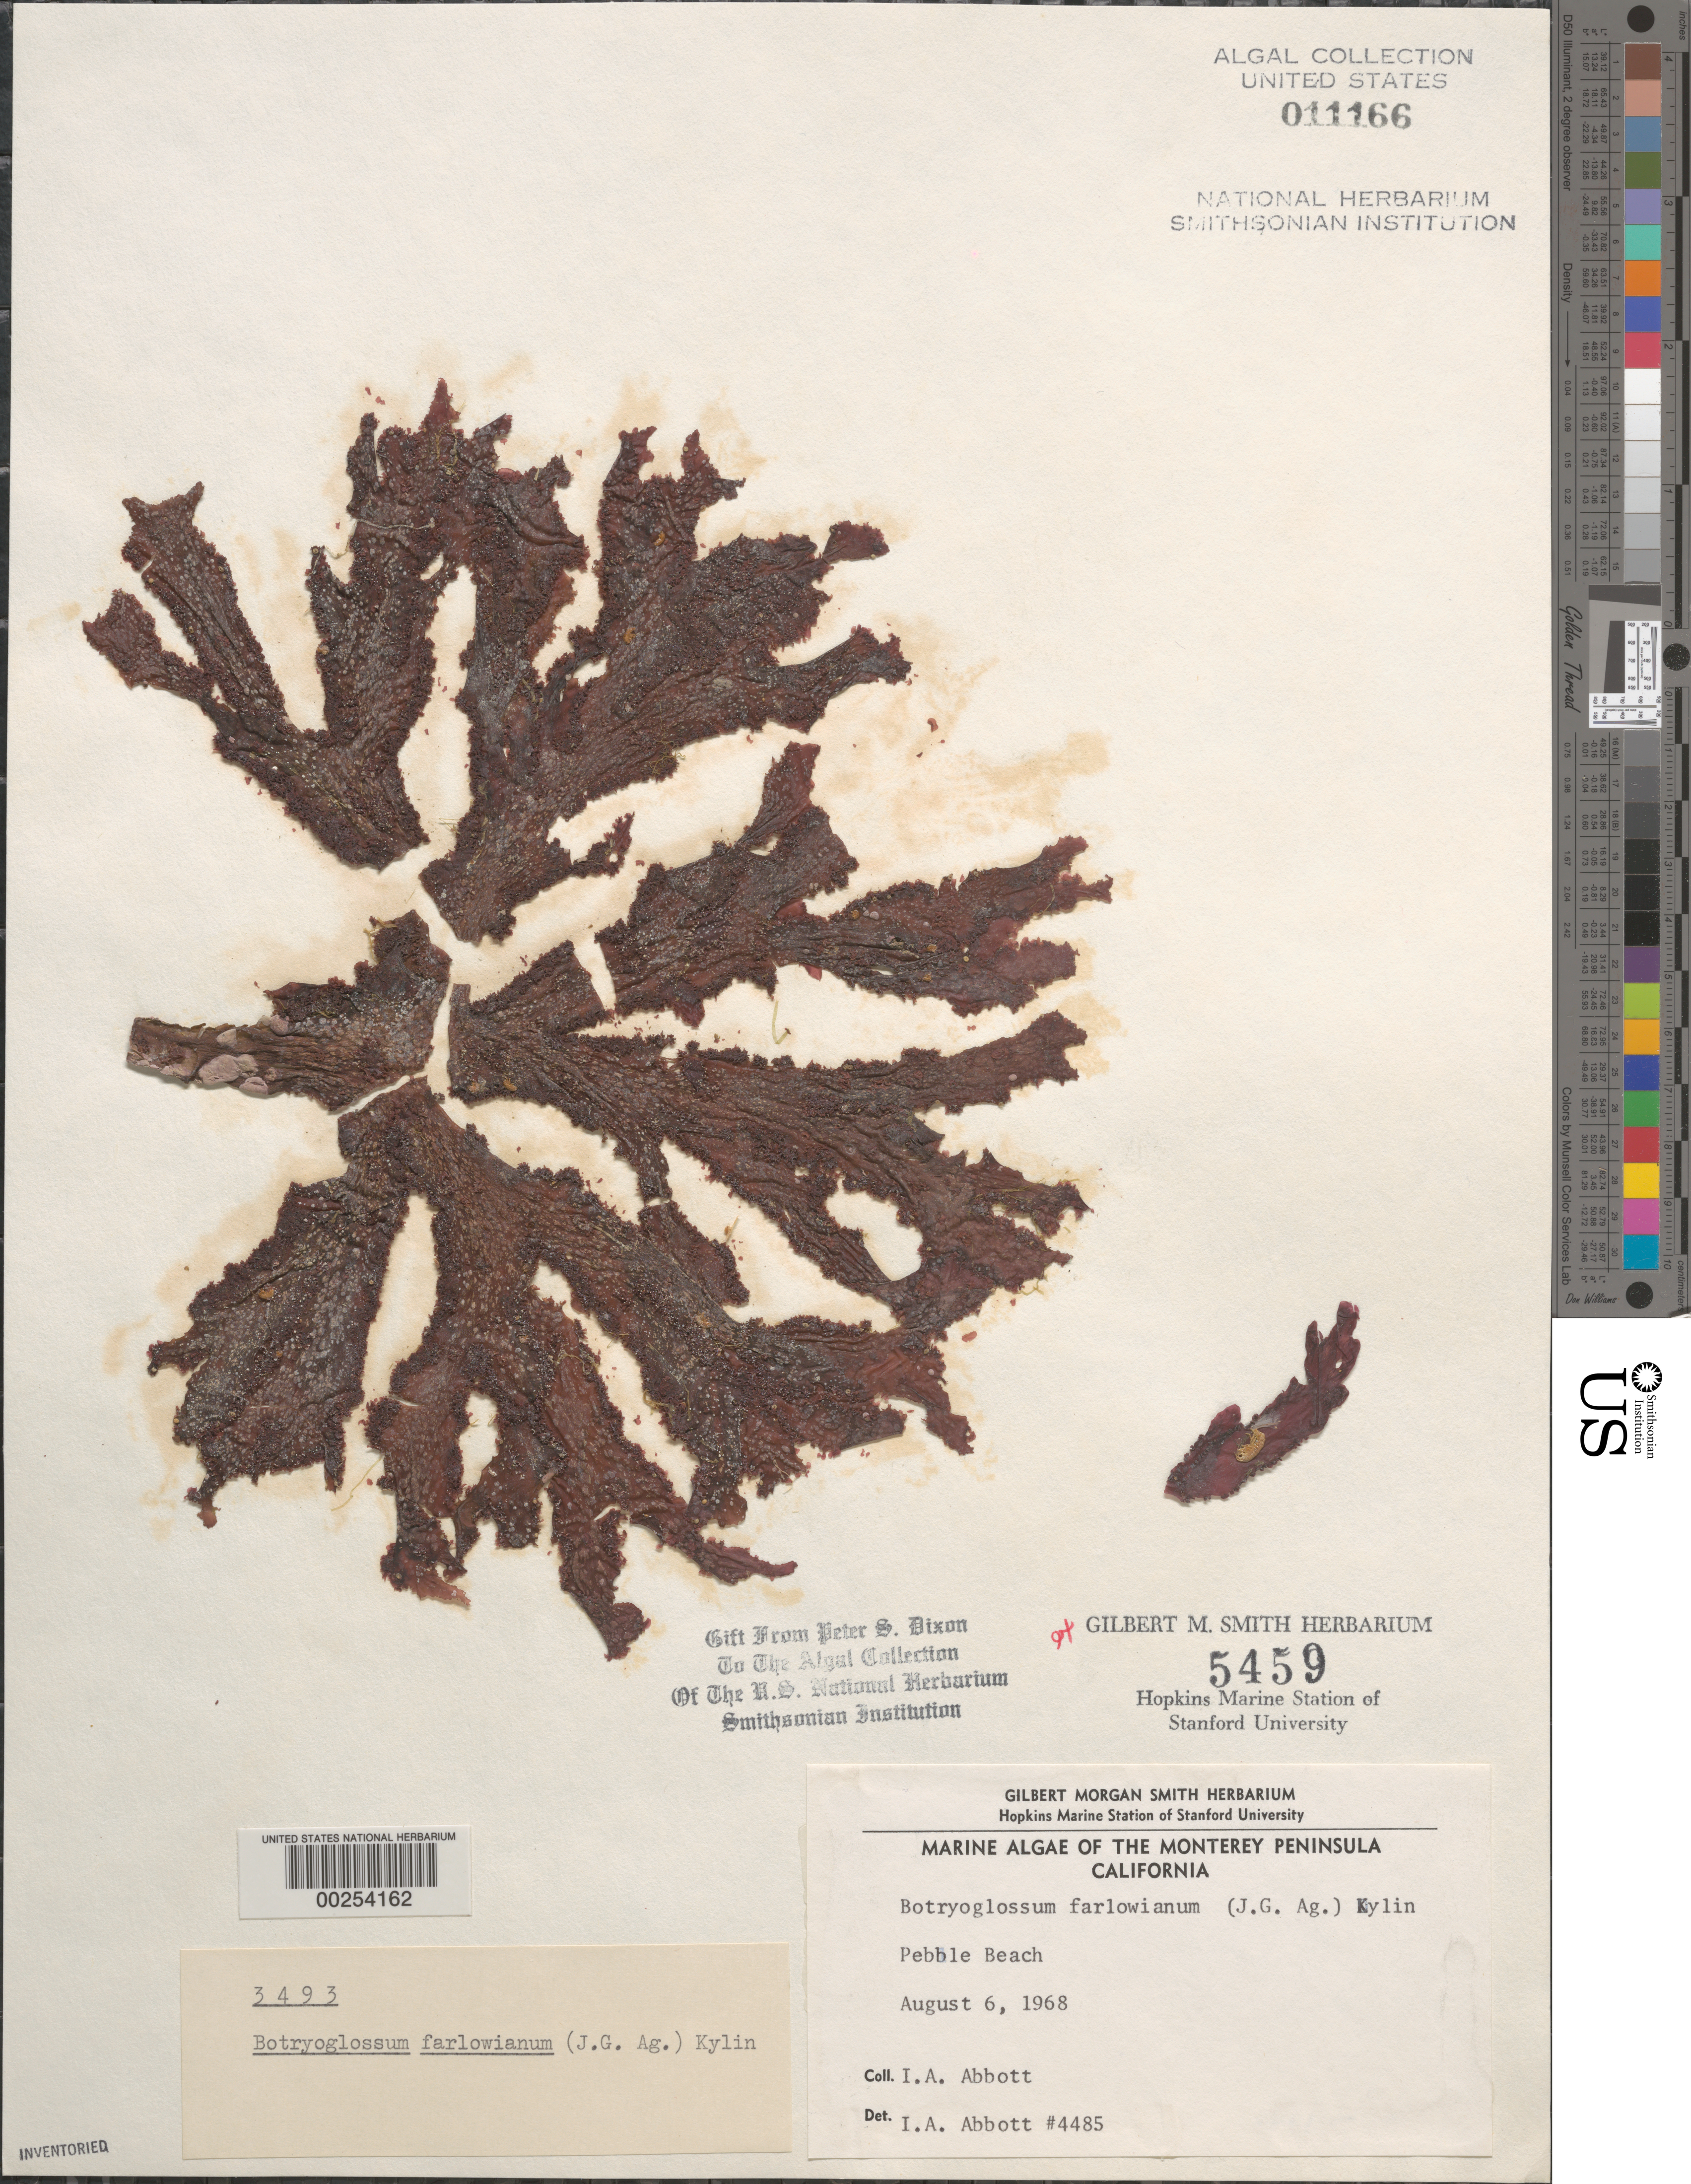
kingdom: Plantae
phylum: Rhodophyta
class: Florideophyceae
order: Ceramiales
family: Delesseriaceae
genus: Botryoglossum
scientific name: Botryoglossum farlowianum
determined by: Abbott, Isabella A.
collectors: I. A. Abbott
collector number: IAA 4485 & PSD 3493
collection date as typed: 06 Aug 1968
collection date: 1968-08-06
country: United States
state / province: California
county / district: Monterey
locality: Pebble Beach, Monterey Peninsula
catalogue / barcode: US 11166